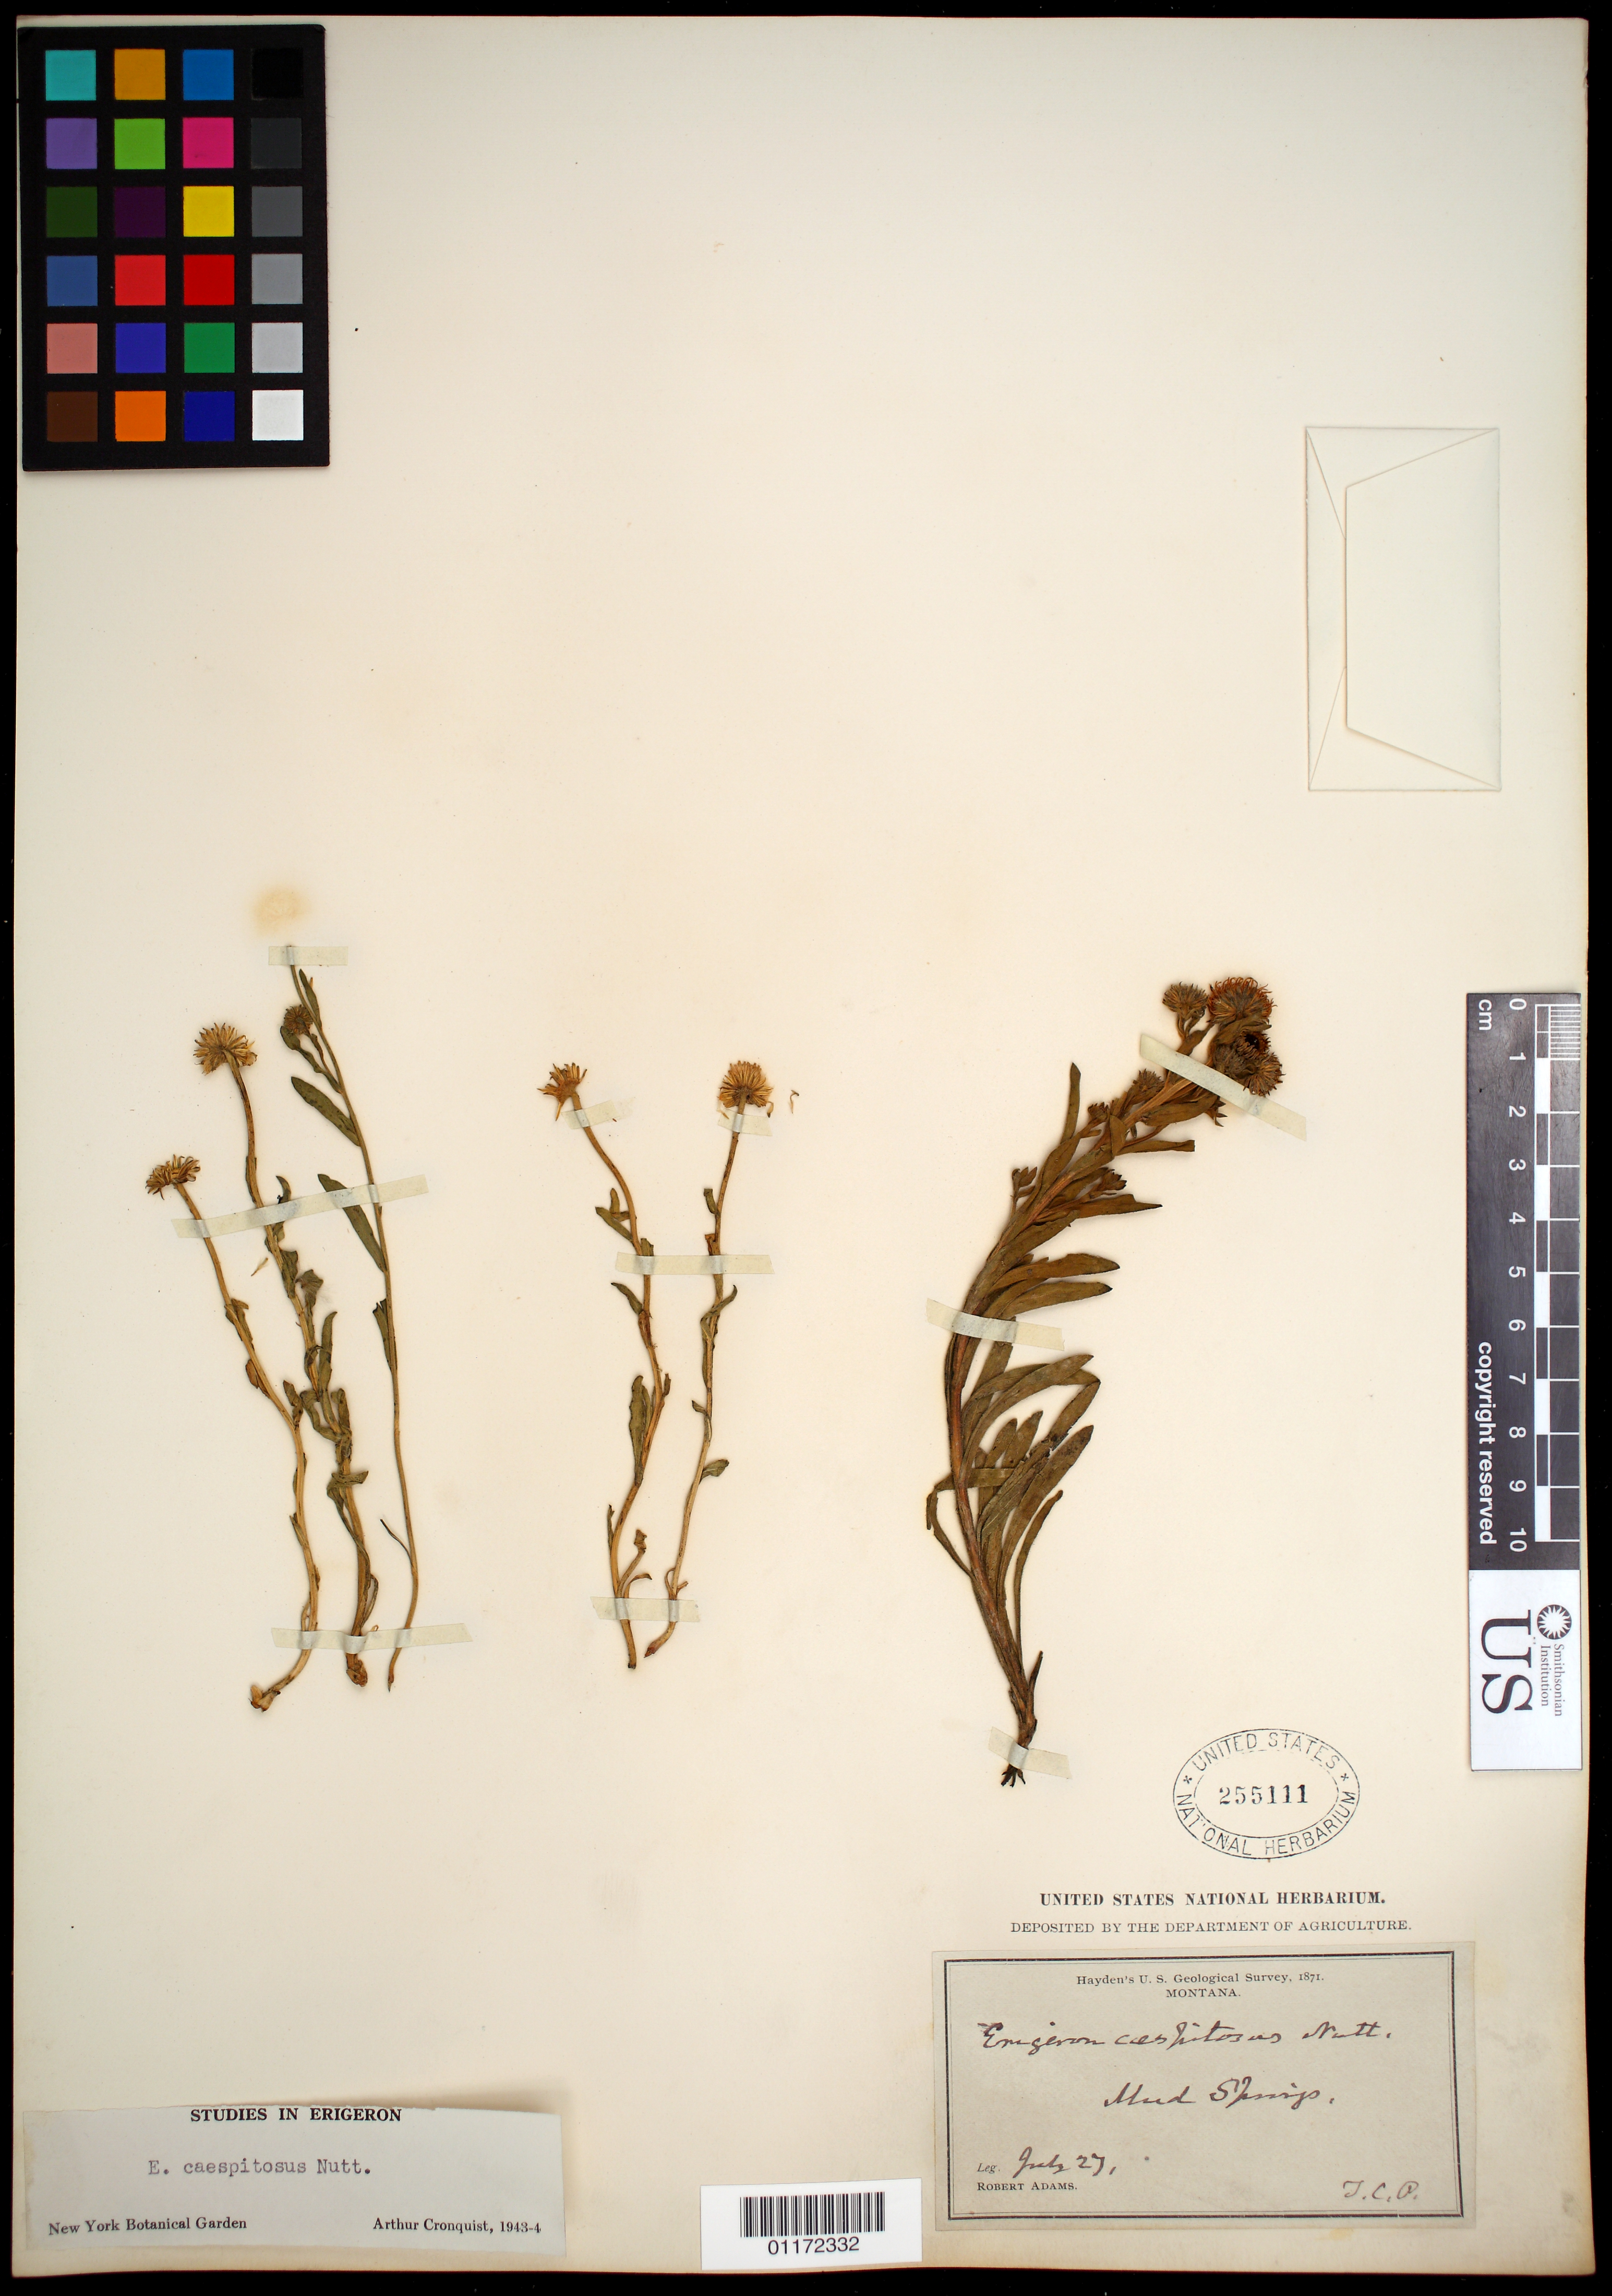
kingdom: Plantae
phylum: Tracheophyta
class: Magnoliopsida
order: Asterales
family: Asteraceae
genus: Erigeron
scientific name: Erigeron caespitosus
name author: Nutt.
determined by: Cronquist, A. J.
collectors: R. Adams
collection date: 1871-07-27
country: United States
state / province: Montana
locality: Mud Springs.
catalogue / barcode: US 255111